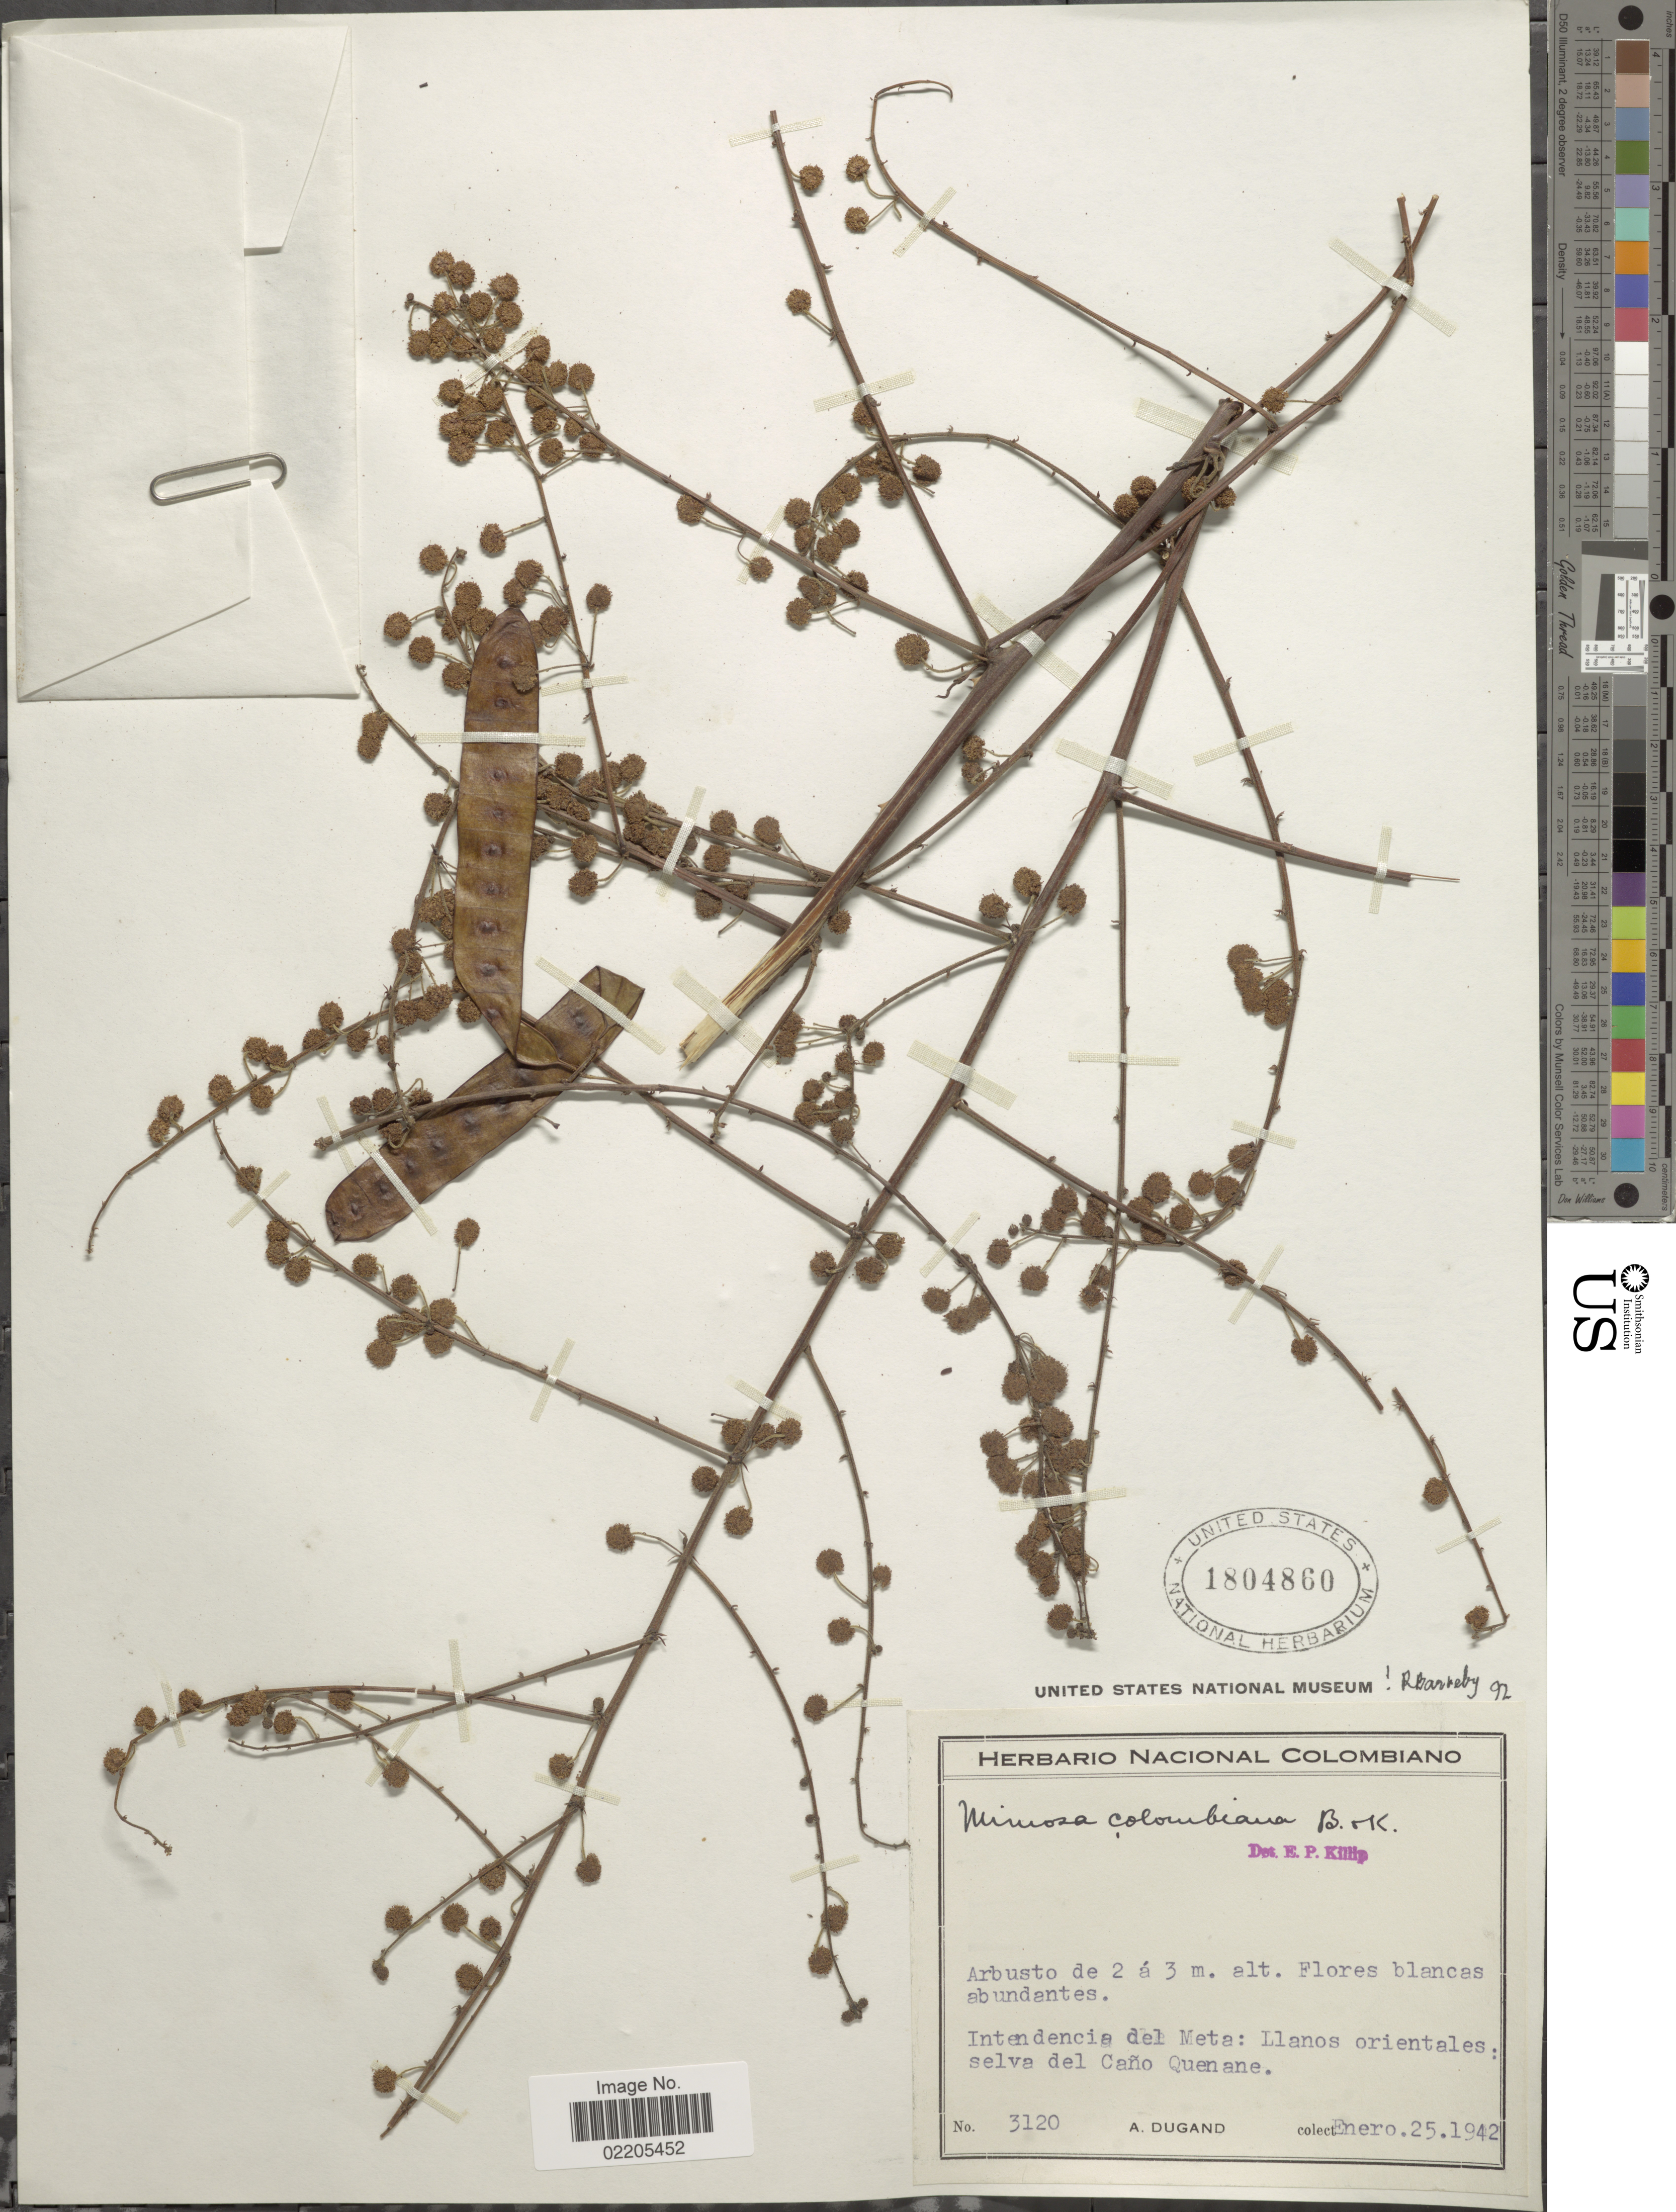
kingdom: Plantae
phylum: Tracheophyta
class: Magnoliopsida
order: Fabales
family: Fabaceae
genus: Mimosa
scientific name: Mimosa colombiana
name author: Britton & Killip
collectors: A. Dugand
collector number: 3120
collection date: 1942-01-25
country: Colombia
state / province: Meta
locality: Intendencia del Meta: Llanos orientales: selva del Cano Quenane.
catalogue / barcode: US 1804860